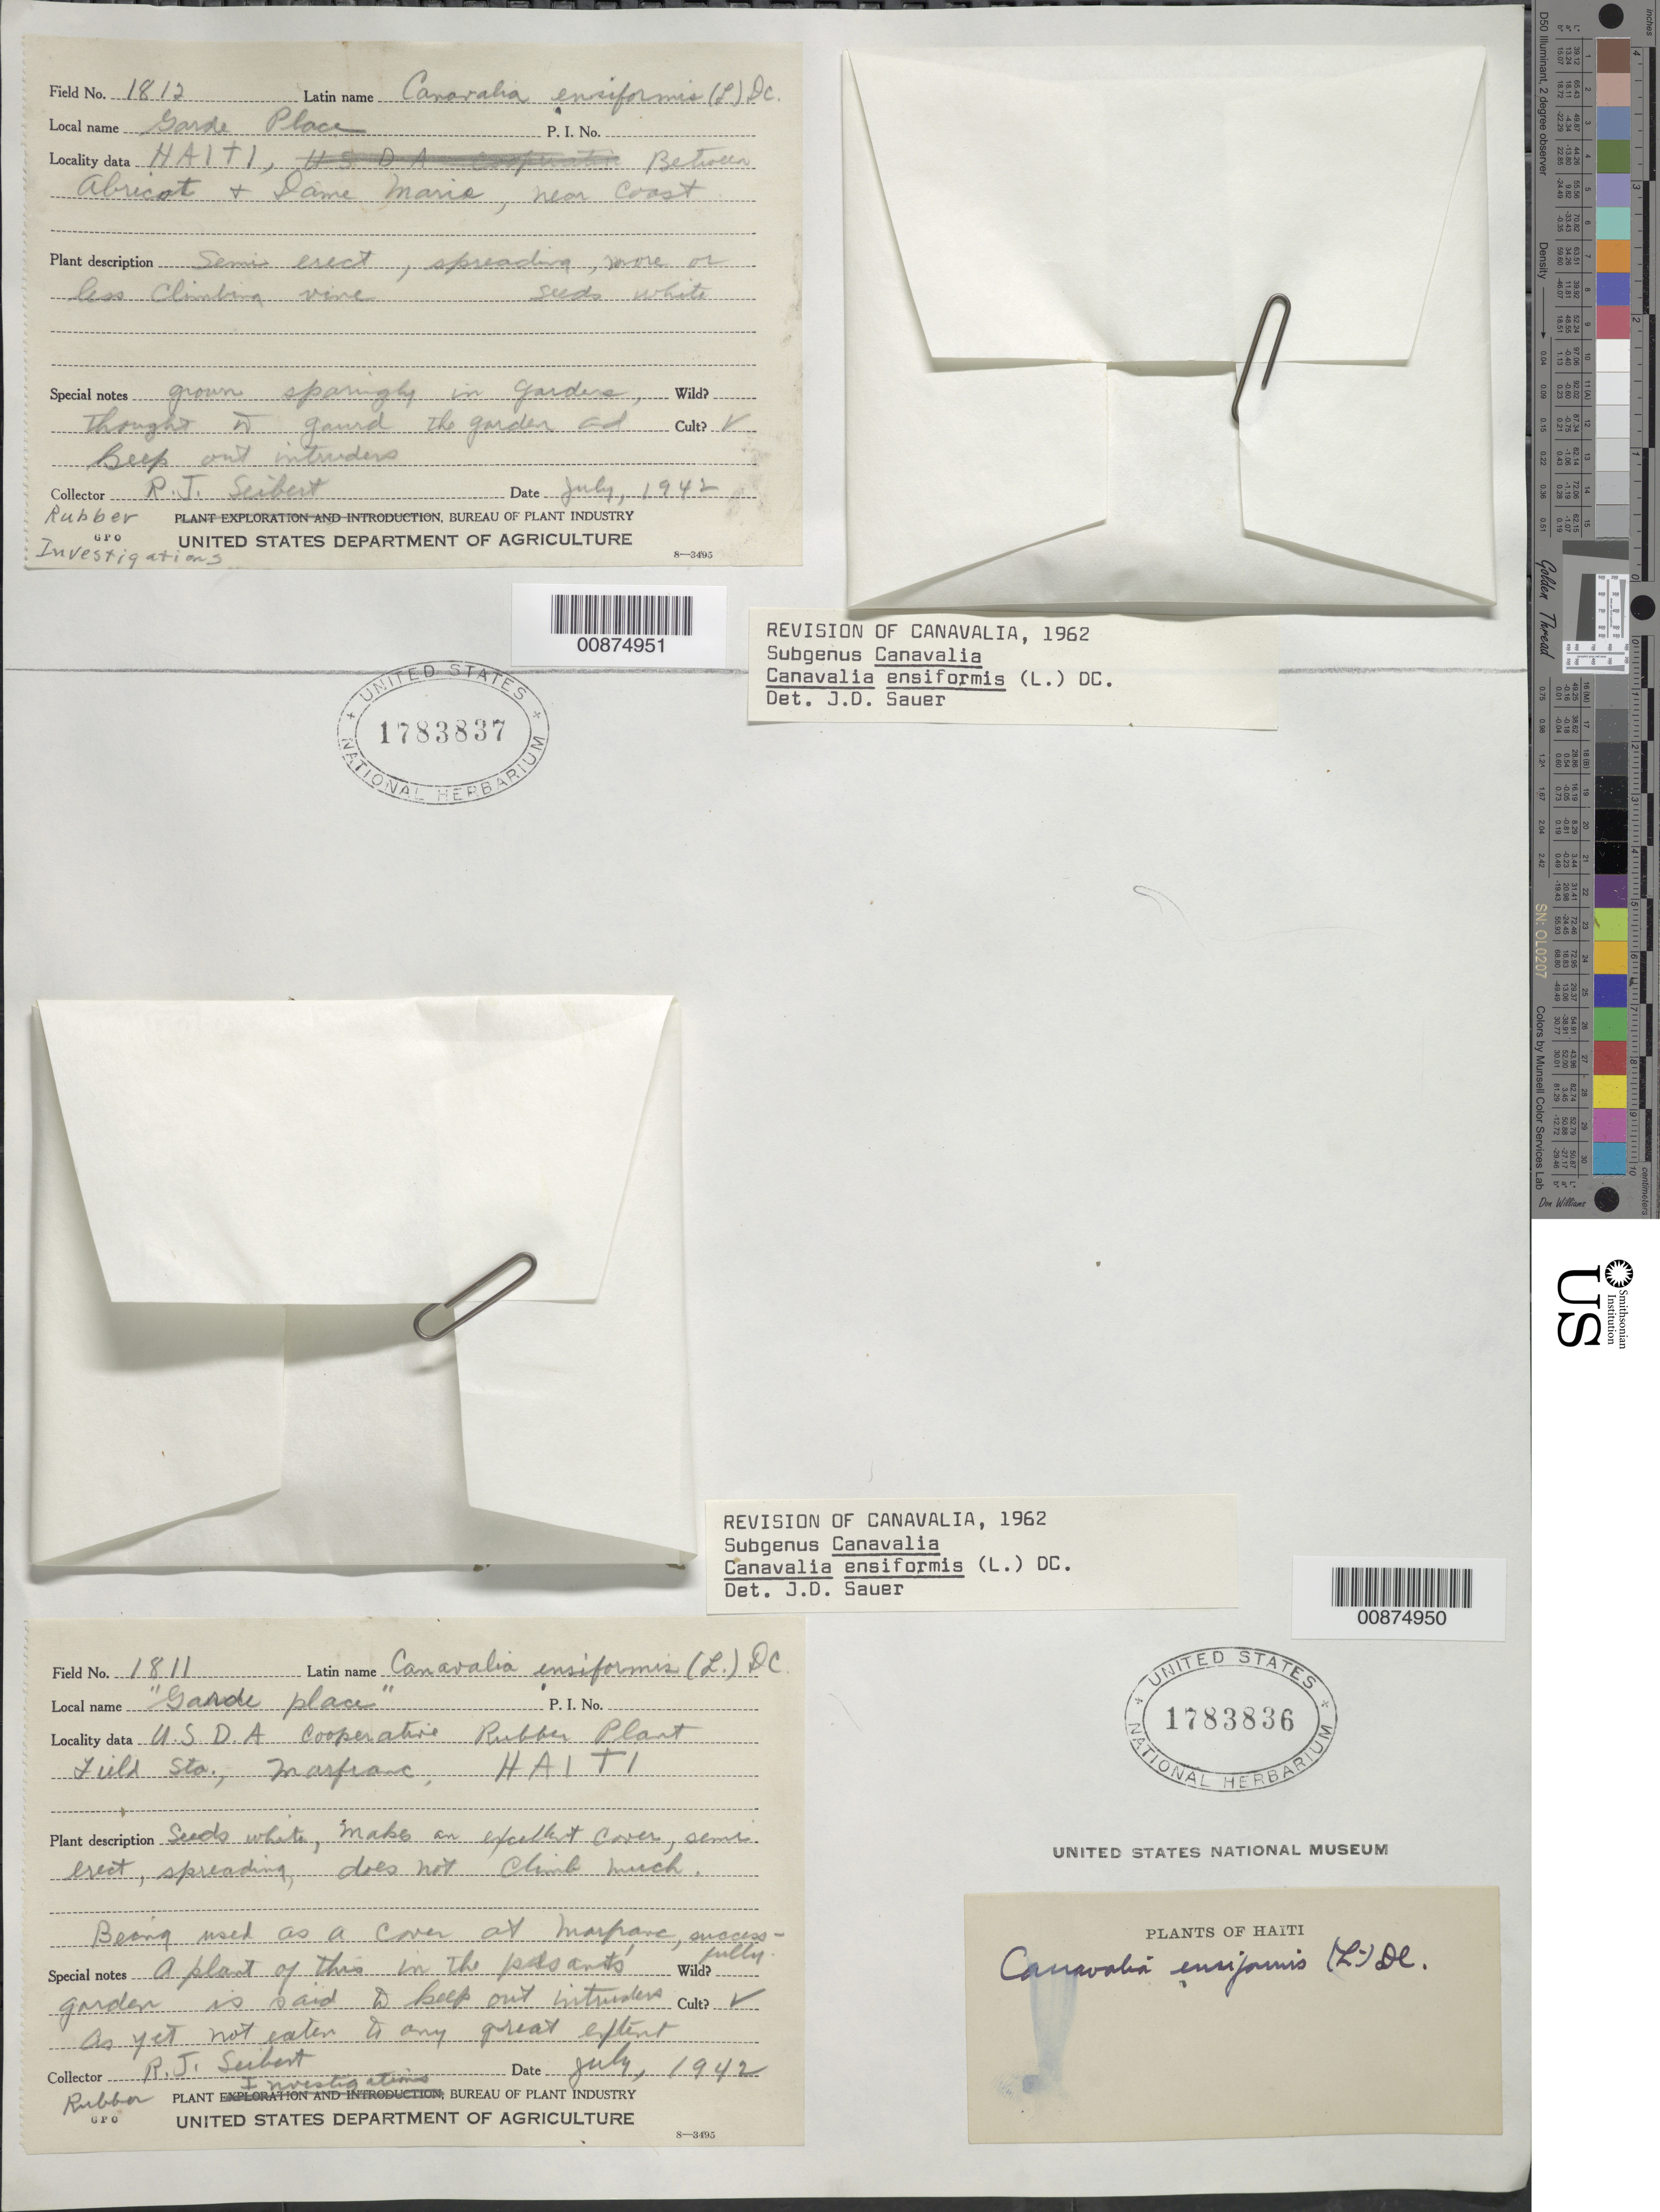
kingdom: Plantae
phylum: Tracheophyta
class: Magnoliopsida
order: Fabales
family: Fabaceae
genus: Canavalia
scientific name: Canavalia ensiformis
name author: (L.) DC.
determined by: Sauer, J. D.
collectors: R. J. Seibert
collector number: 1812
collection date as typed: Jul 1942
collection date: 1942-07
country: Haiti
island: Hispaniola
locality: Between Abricot and Dame Marie.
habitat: Near coast.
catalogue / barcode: US 1783837